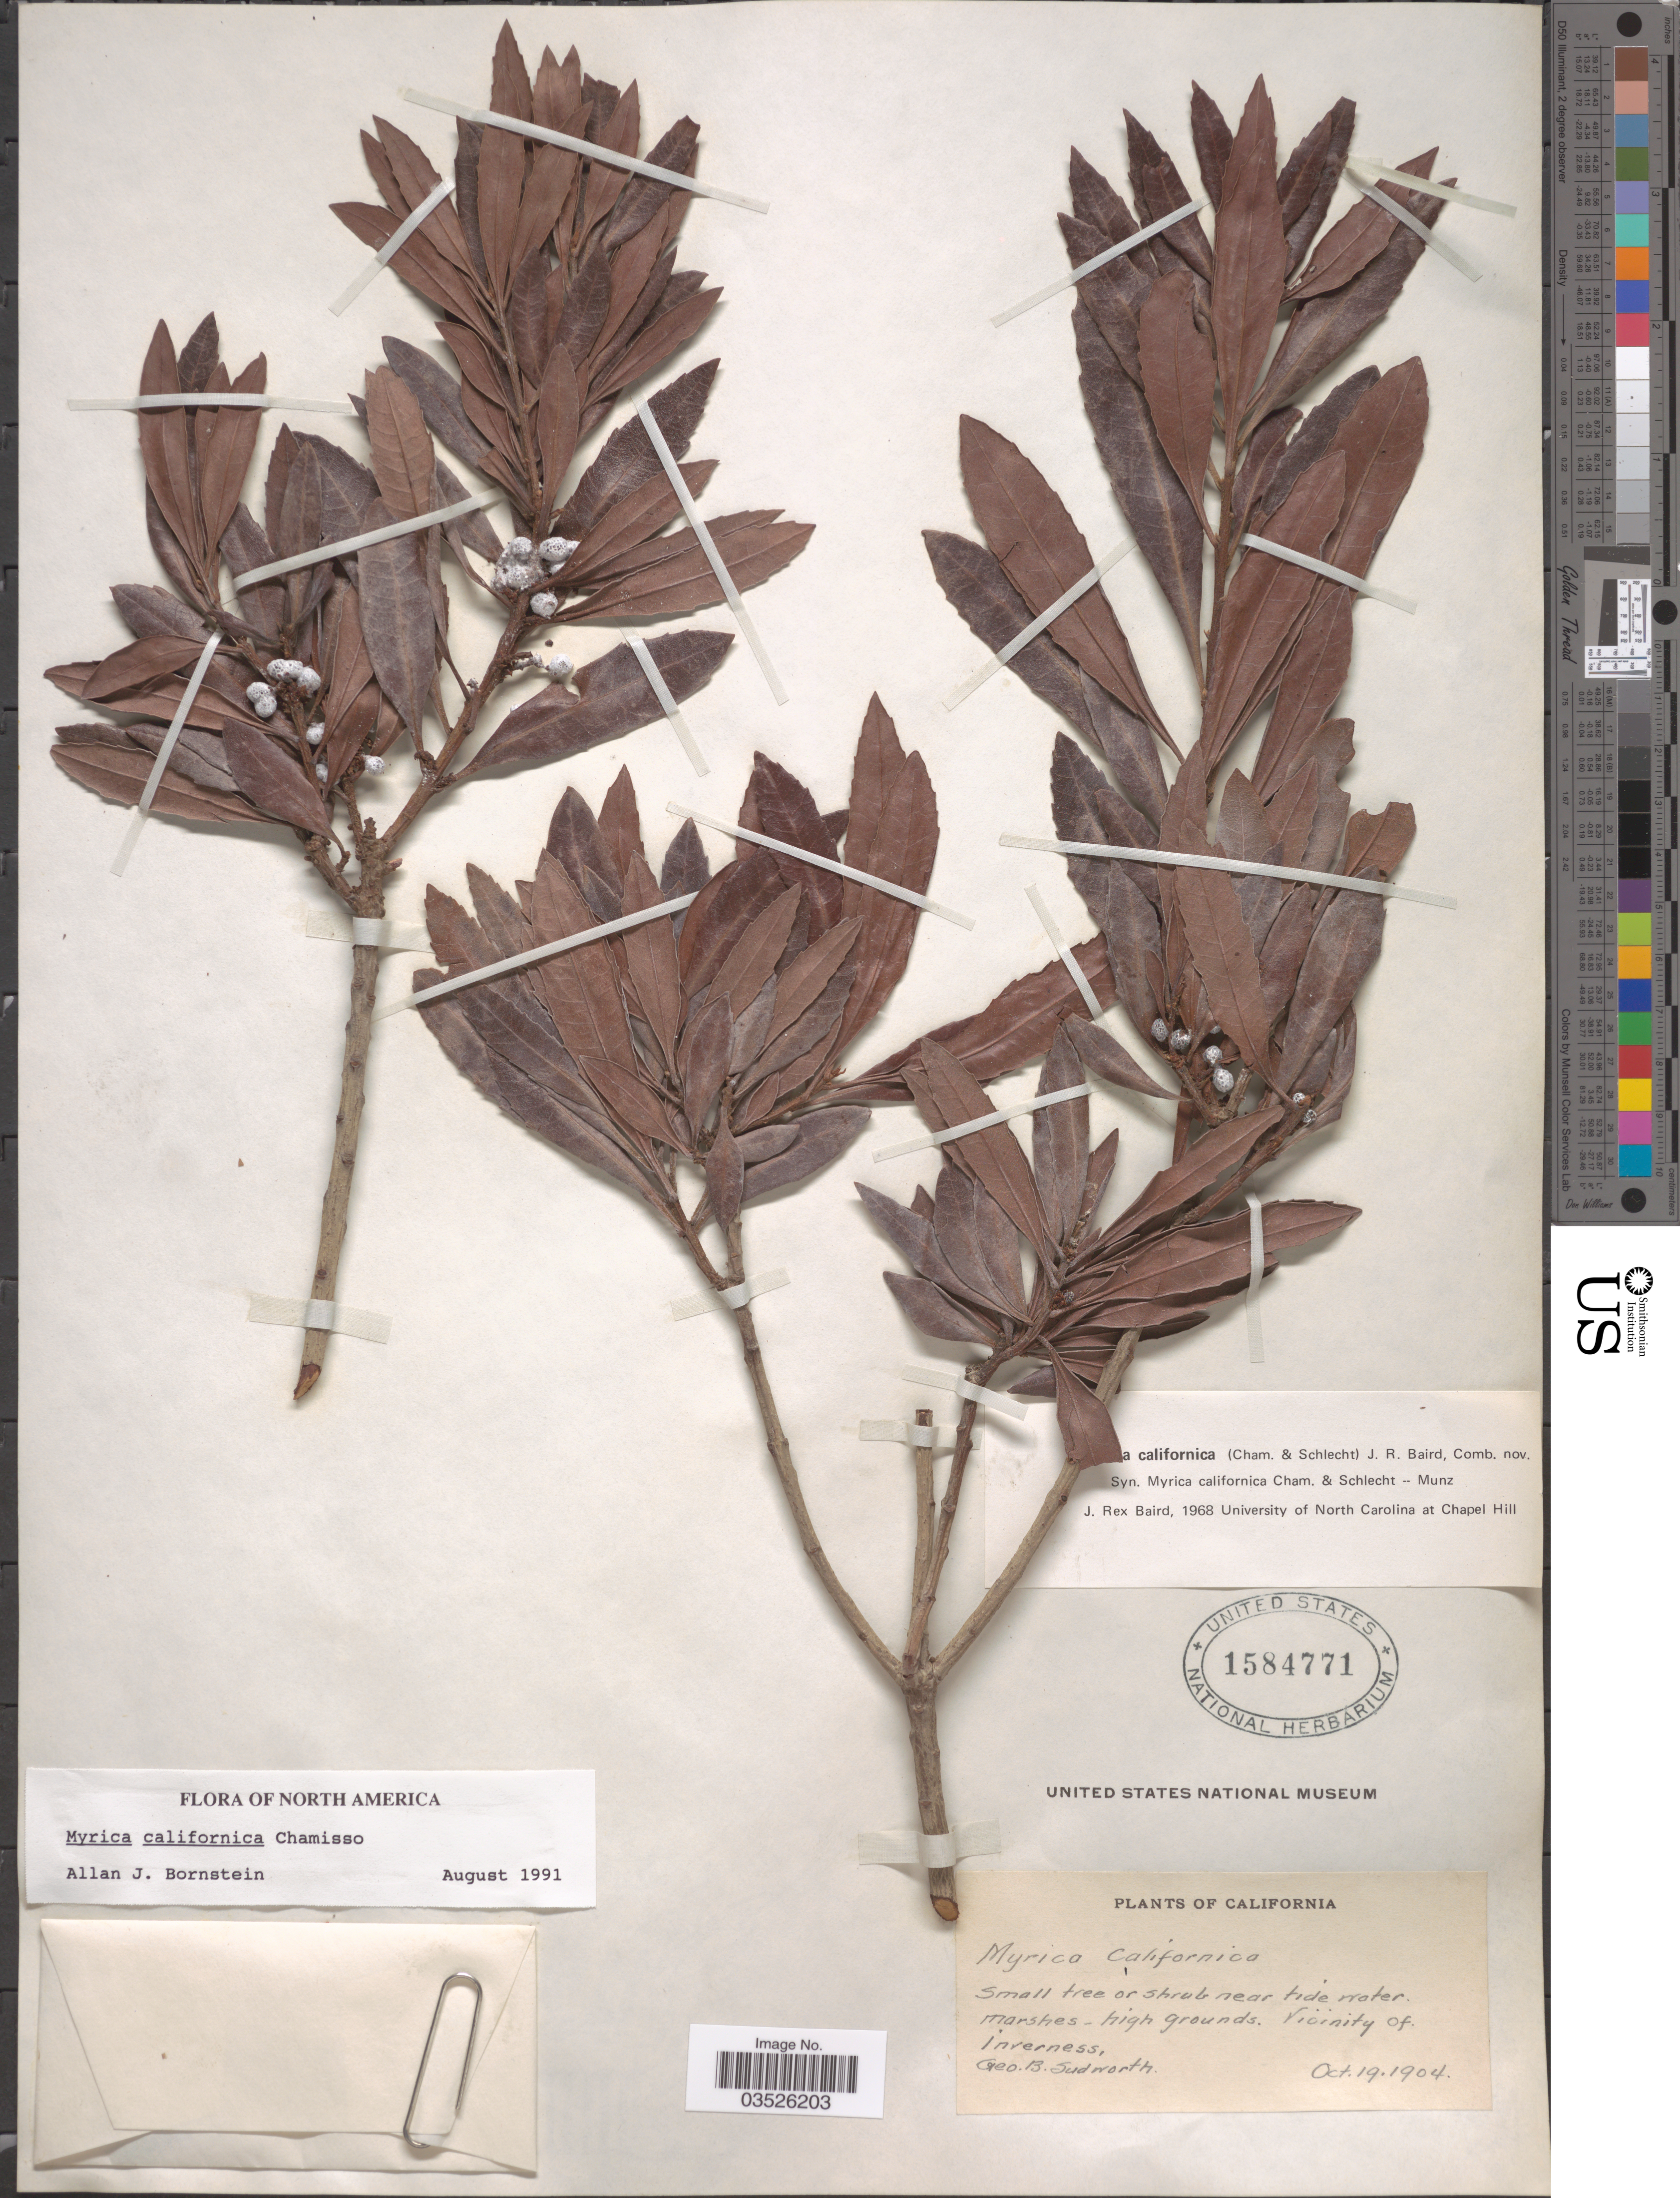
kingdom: Plantae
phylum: Tracheophyta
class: Magnoliopsida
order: Fagales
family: Myricaceae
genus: Morella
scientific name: Morella californica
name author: (Cham.) Wilbur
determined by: Strong, Mark T., (BOT), Smithsonian Institution - National Museum of Natural History (UNITED STATES)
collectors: G. B. Sudworth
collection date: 1904-10-19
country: United States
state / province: California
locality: Vicinity of Inverness.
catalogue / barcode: US 1584771